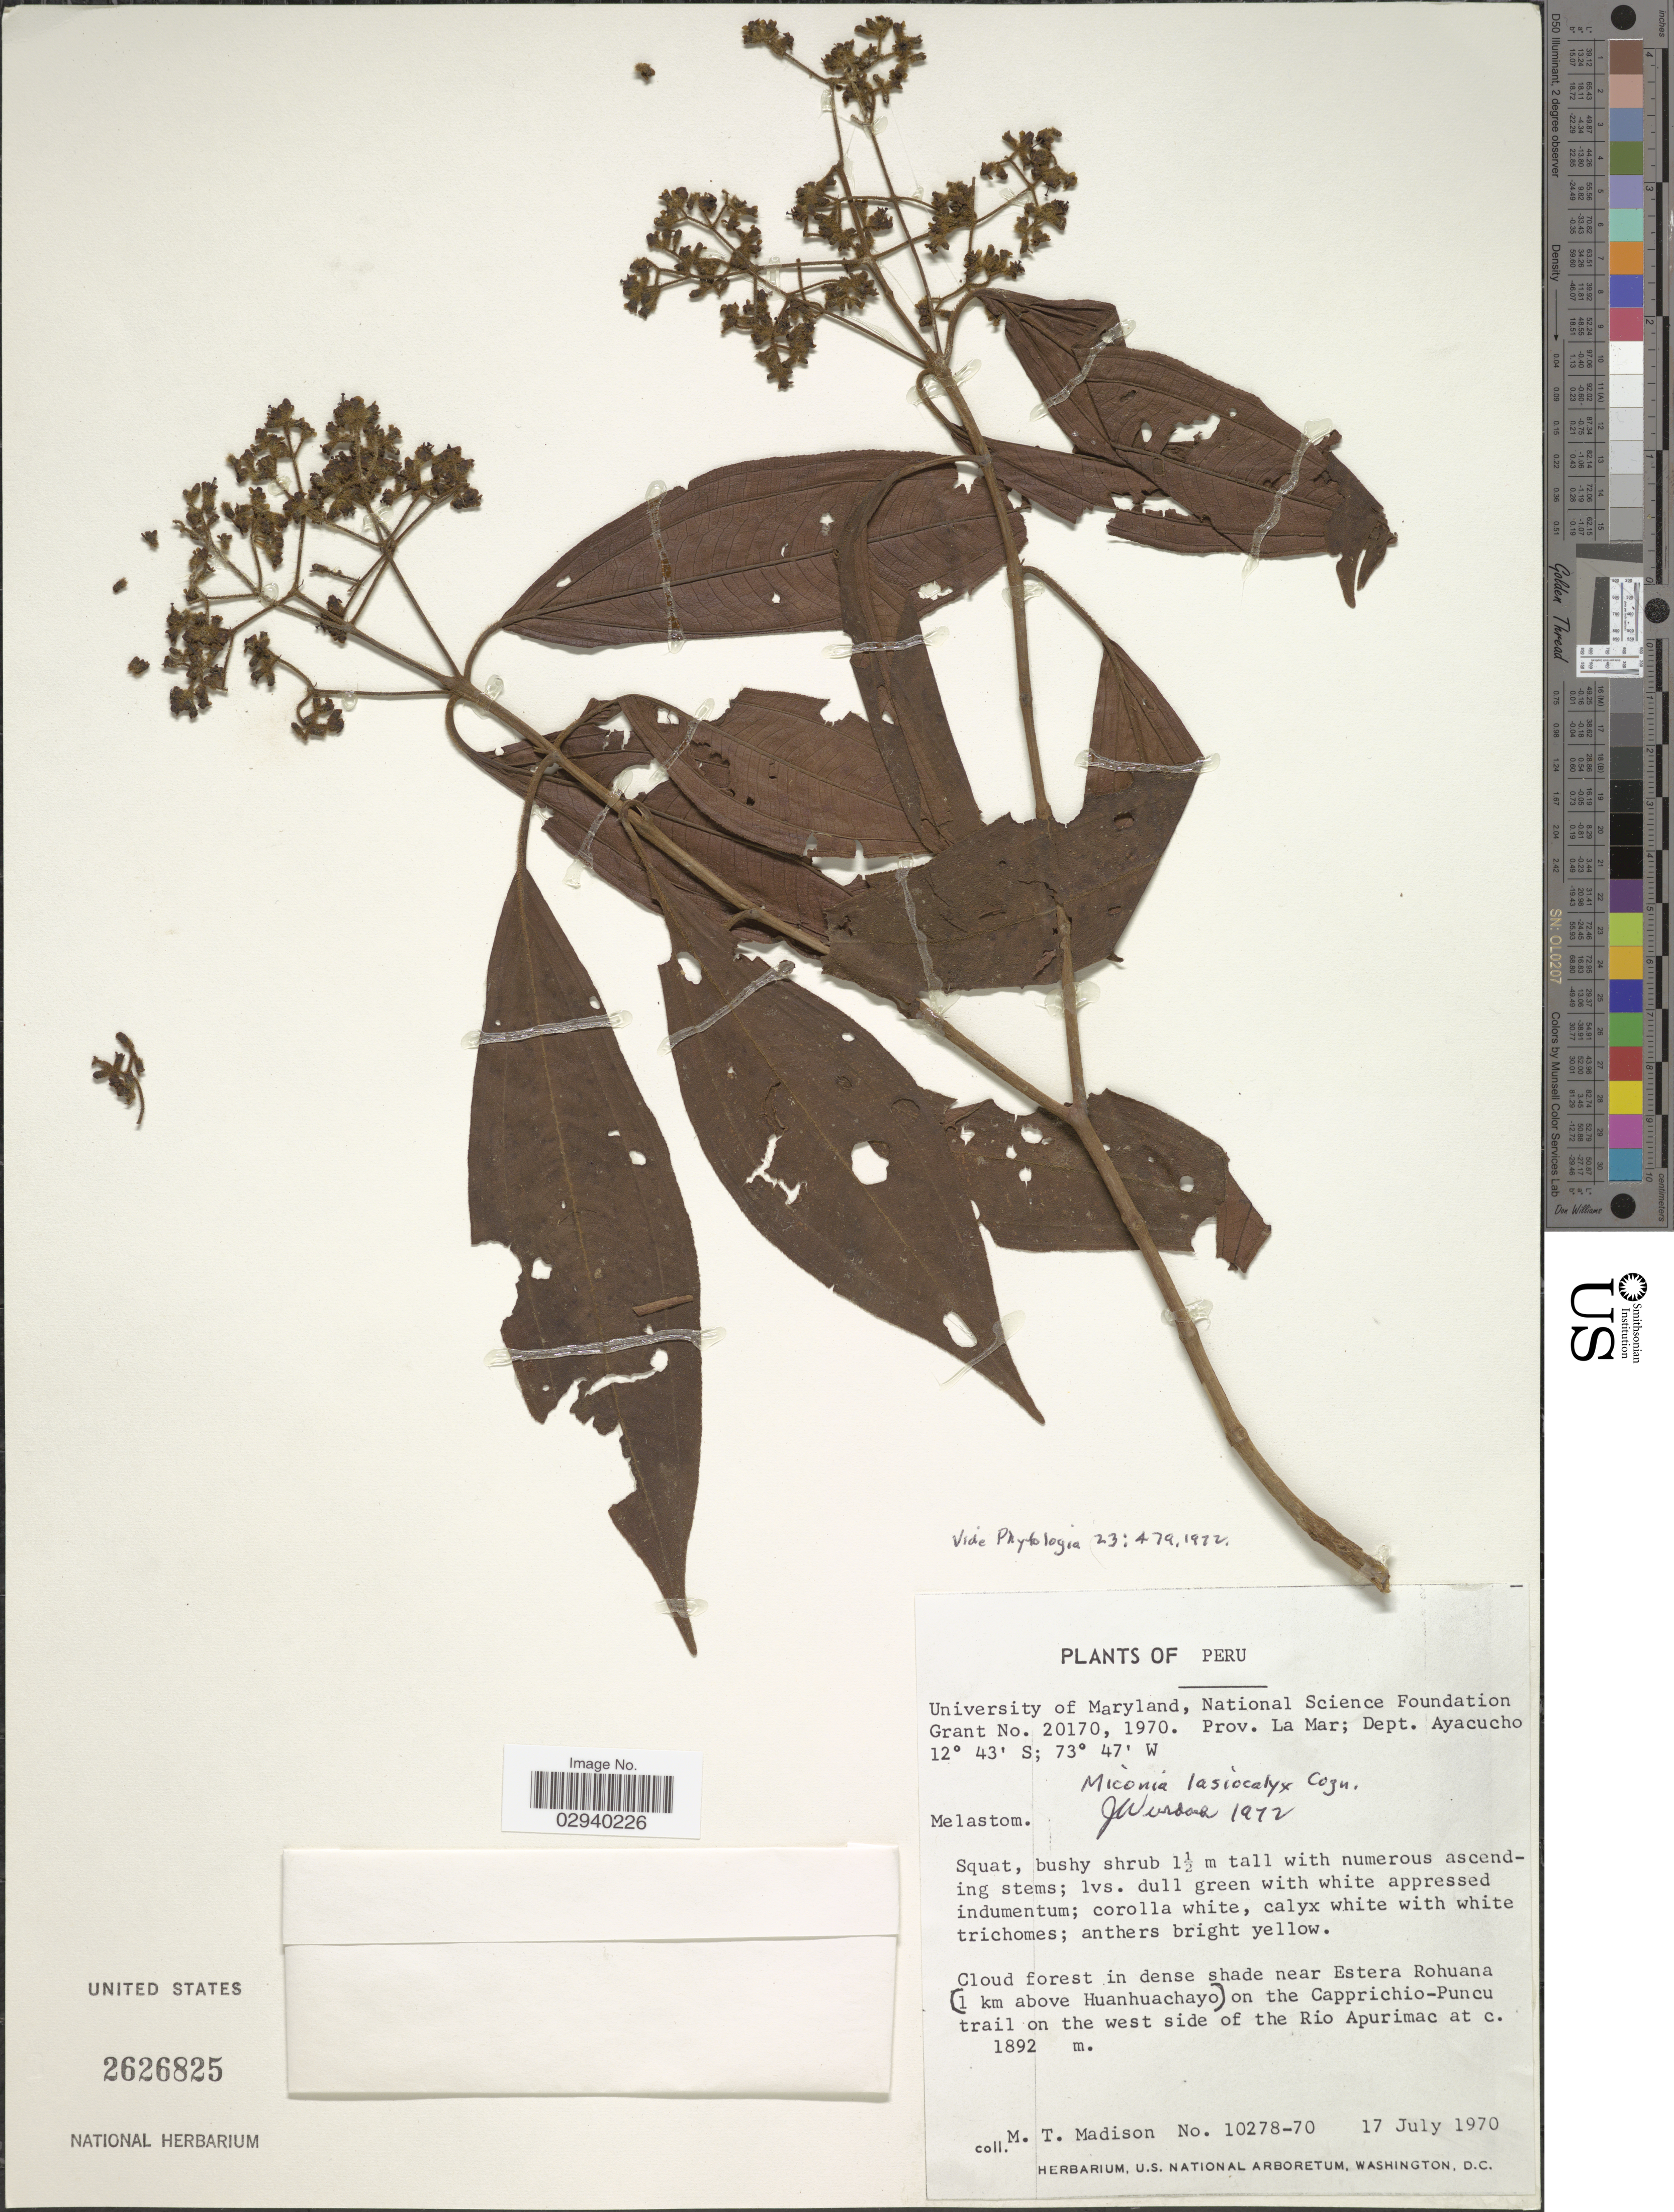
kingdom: Plantae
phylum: Tracheophyta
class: Magnoliopsida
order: Myrtales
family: Melastomataceae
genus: Miconia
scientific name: Miconia lasiocalyx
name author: Cogn.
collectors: M. T. Madison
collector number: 10278-70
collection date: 1970-07-17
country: Peru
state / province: Ayacucho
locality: Prov. La Mar; Dept. Ayacucho. Cloud forest in dense shade near Estera Rohuana 1 km above Huanhuachayo on the Capprichio-puncu trail on the west side of the Rio Apurimac.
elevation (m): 1892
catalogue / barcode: US 2626825